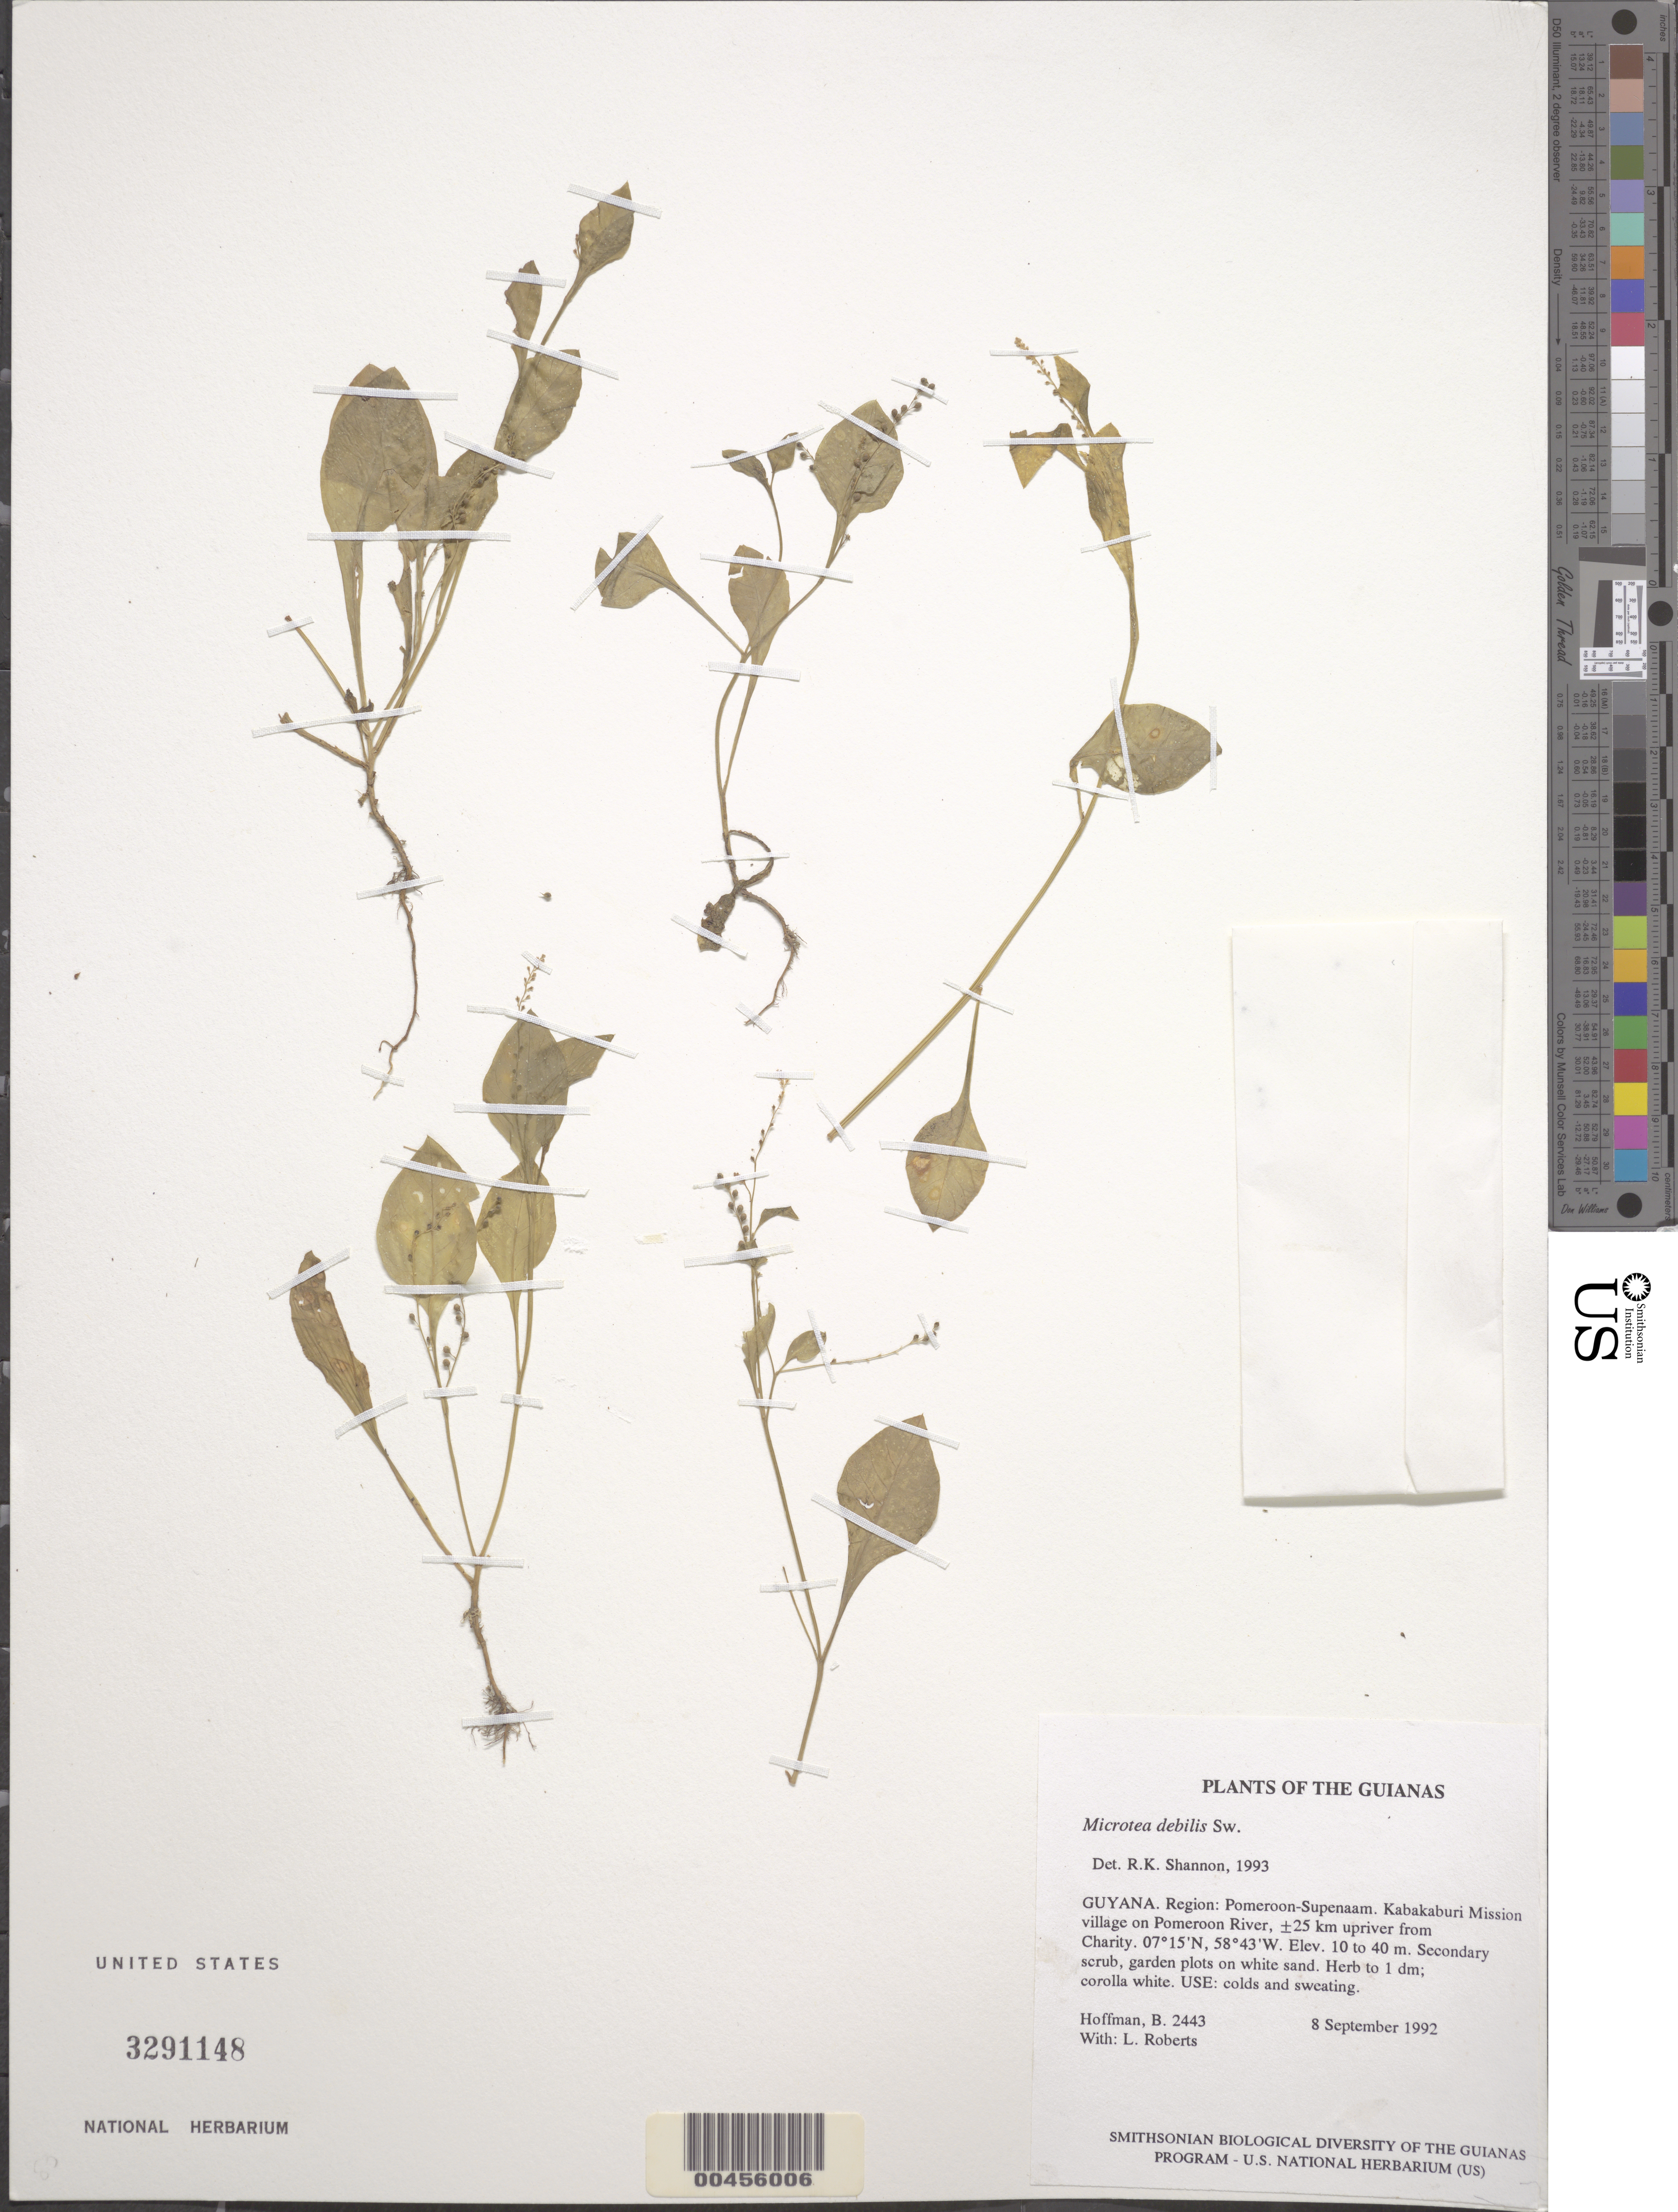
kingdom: Plantae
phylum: Tracheophyta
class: Magnoliopsida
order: Caryophyllales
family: Microteaceae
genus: Microtea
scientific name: Microtea debilis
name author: Sw.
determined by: Shannon, R. K., (UNITED STATES)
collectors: B. Hoffman & L. Roberts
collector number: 2443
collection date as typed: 8 September 1992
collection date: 1992-09-08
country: Guyana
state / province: Pomeroon-Supenaam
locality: Kabakaburi Mission village on Pomeroon River, ±25 km upriver from Charity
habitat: Secondary scrub, garden plots on white sand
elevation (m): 10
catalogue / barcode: US 3291148